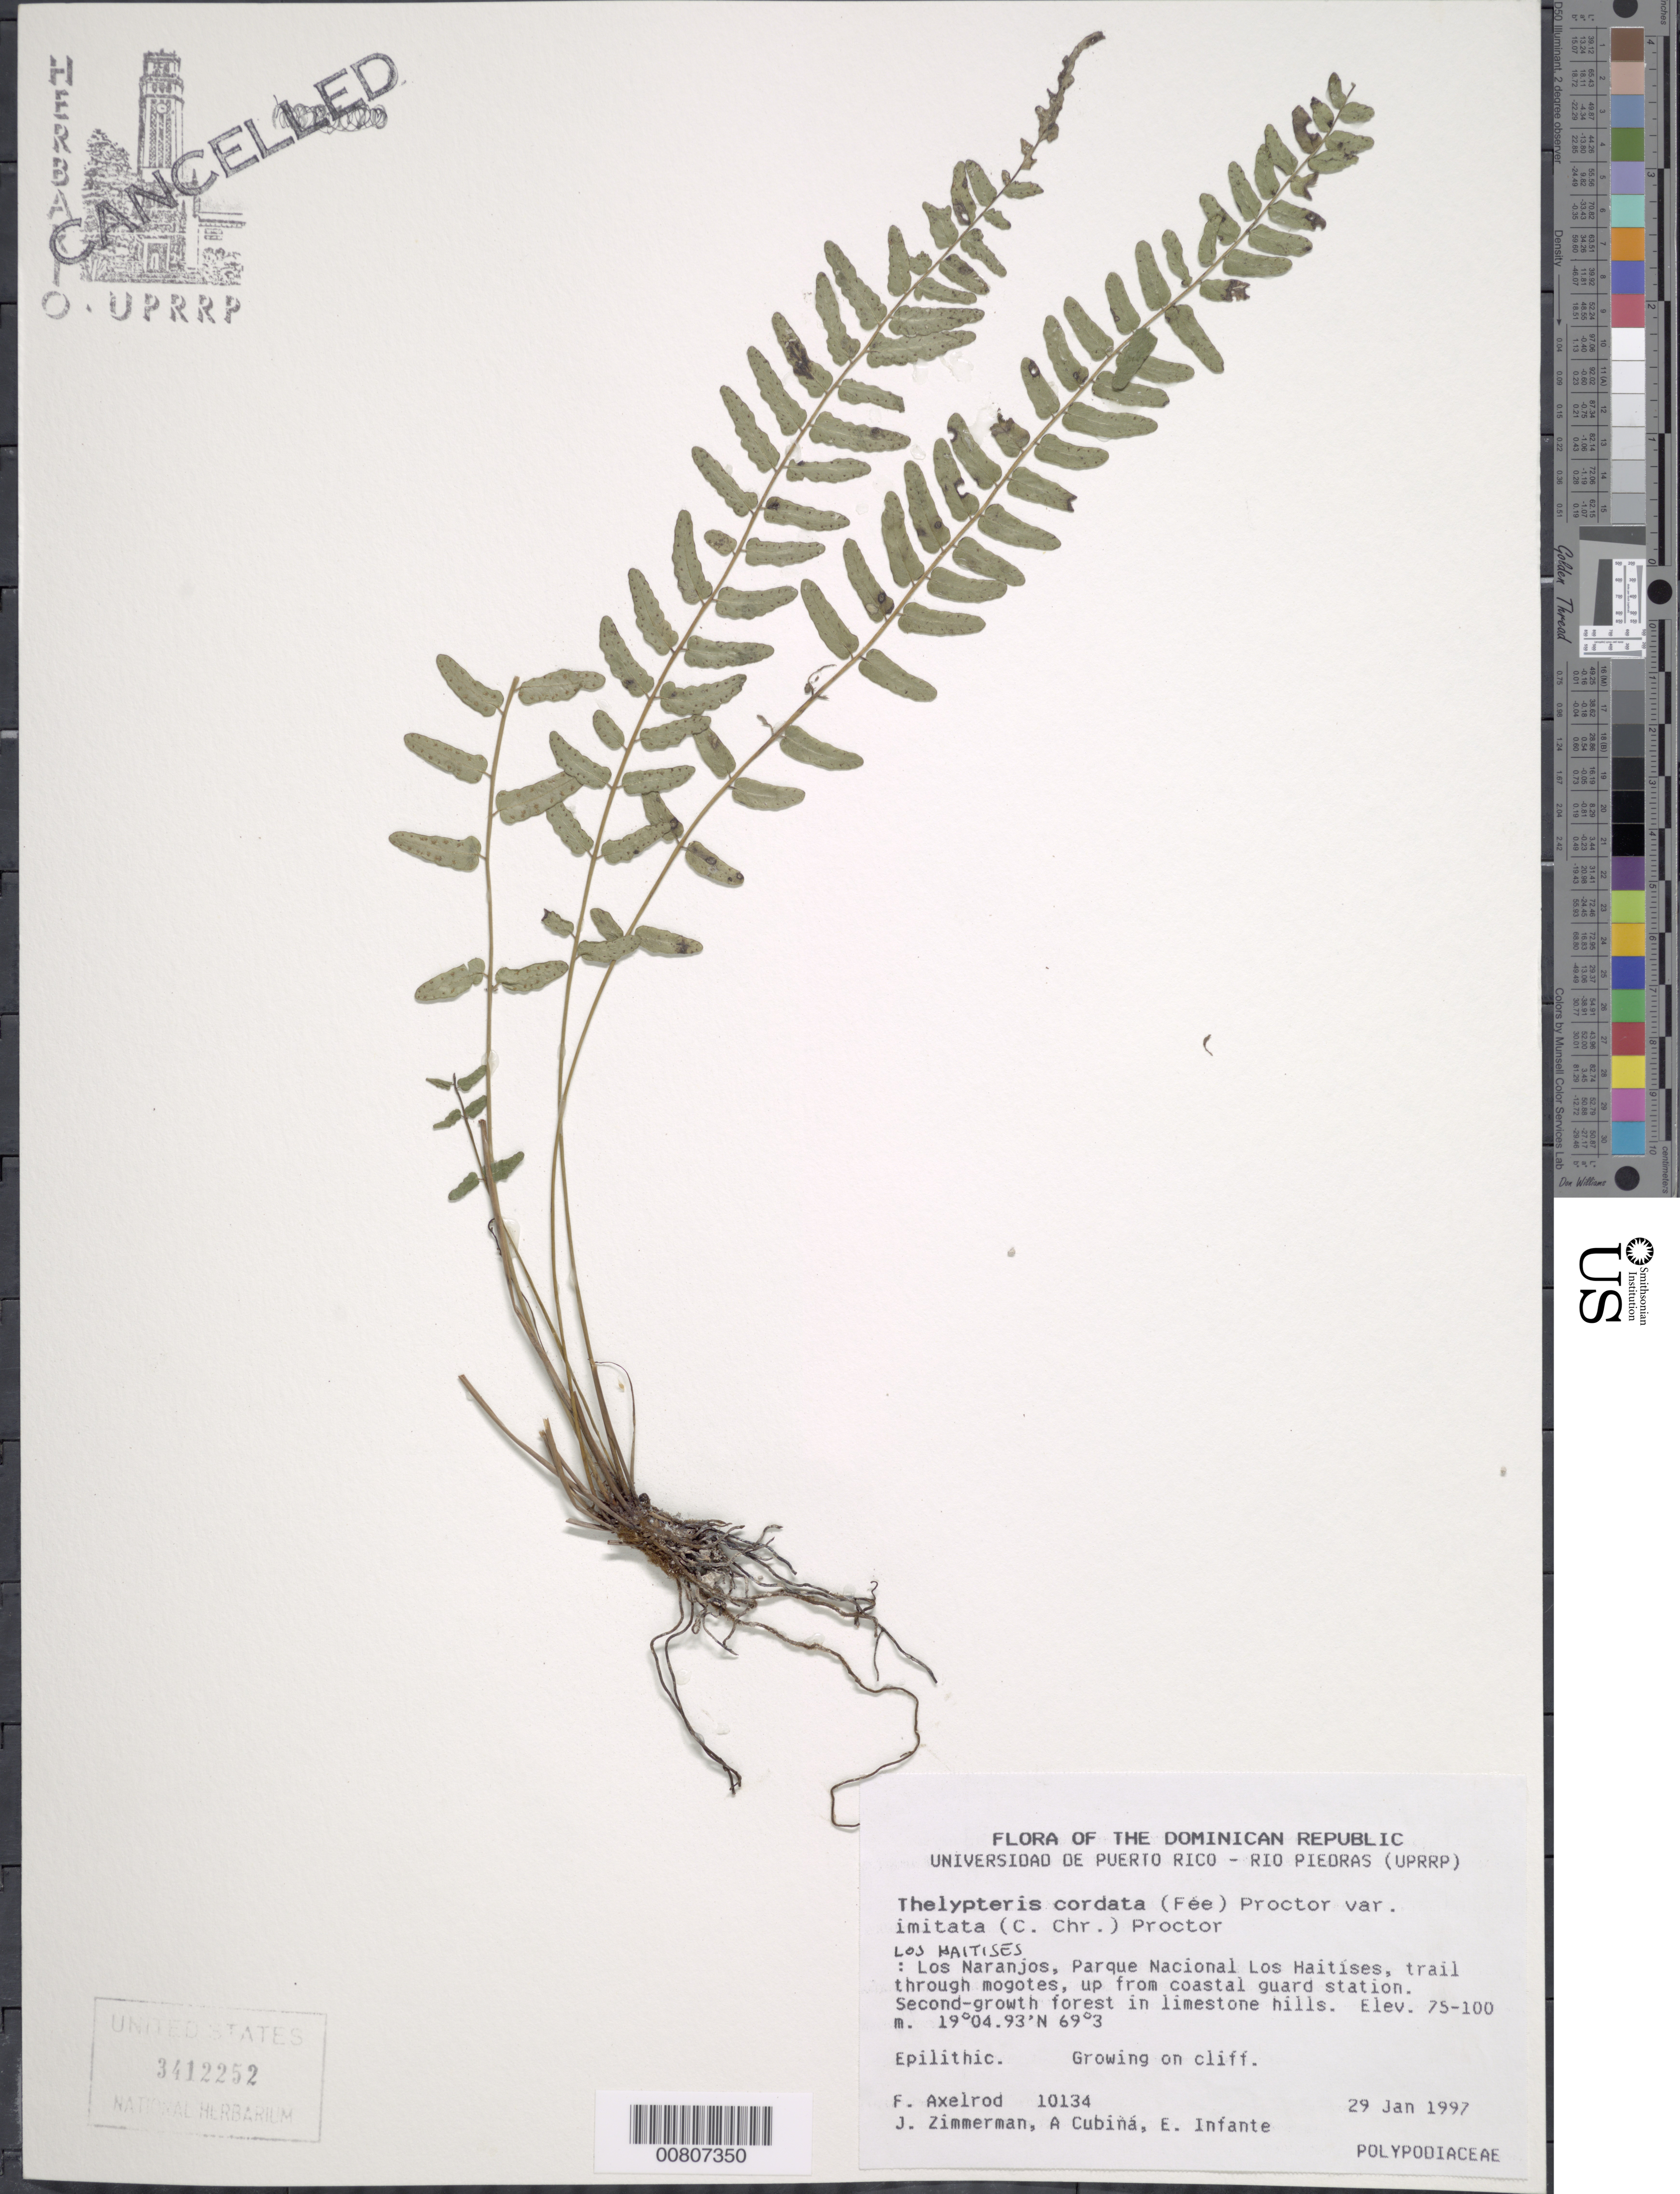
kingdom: Plantae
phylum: Tracheophyta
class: Polypodiopsida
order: Polypodiales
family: Thelypteridaceae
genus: Goniopteris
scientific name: Goniopteris cordata (Fée) comb. nov., ined 2015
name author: (Fée)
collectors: F. S. Axelrod, A. Cubiná & E. Infante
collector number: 10134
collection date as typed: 29 Jan 1997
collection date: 1997-01-29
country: Dominican Republic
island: Hispaniola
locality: Los Haitises, Los Naranjos, Parque Nacional los Haitises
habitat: Second growth forest in limestone hills; growing on cliff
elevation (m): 75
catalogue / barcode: US 3412252